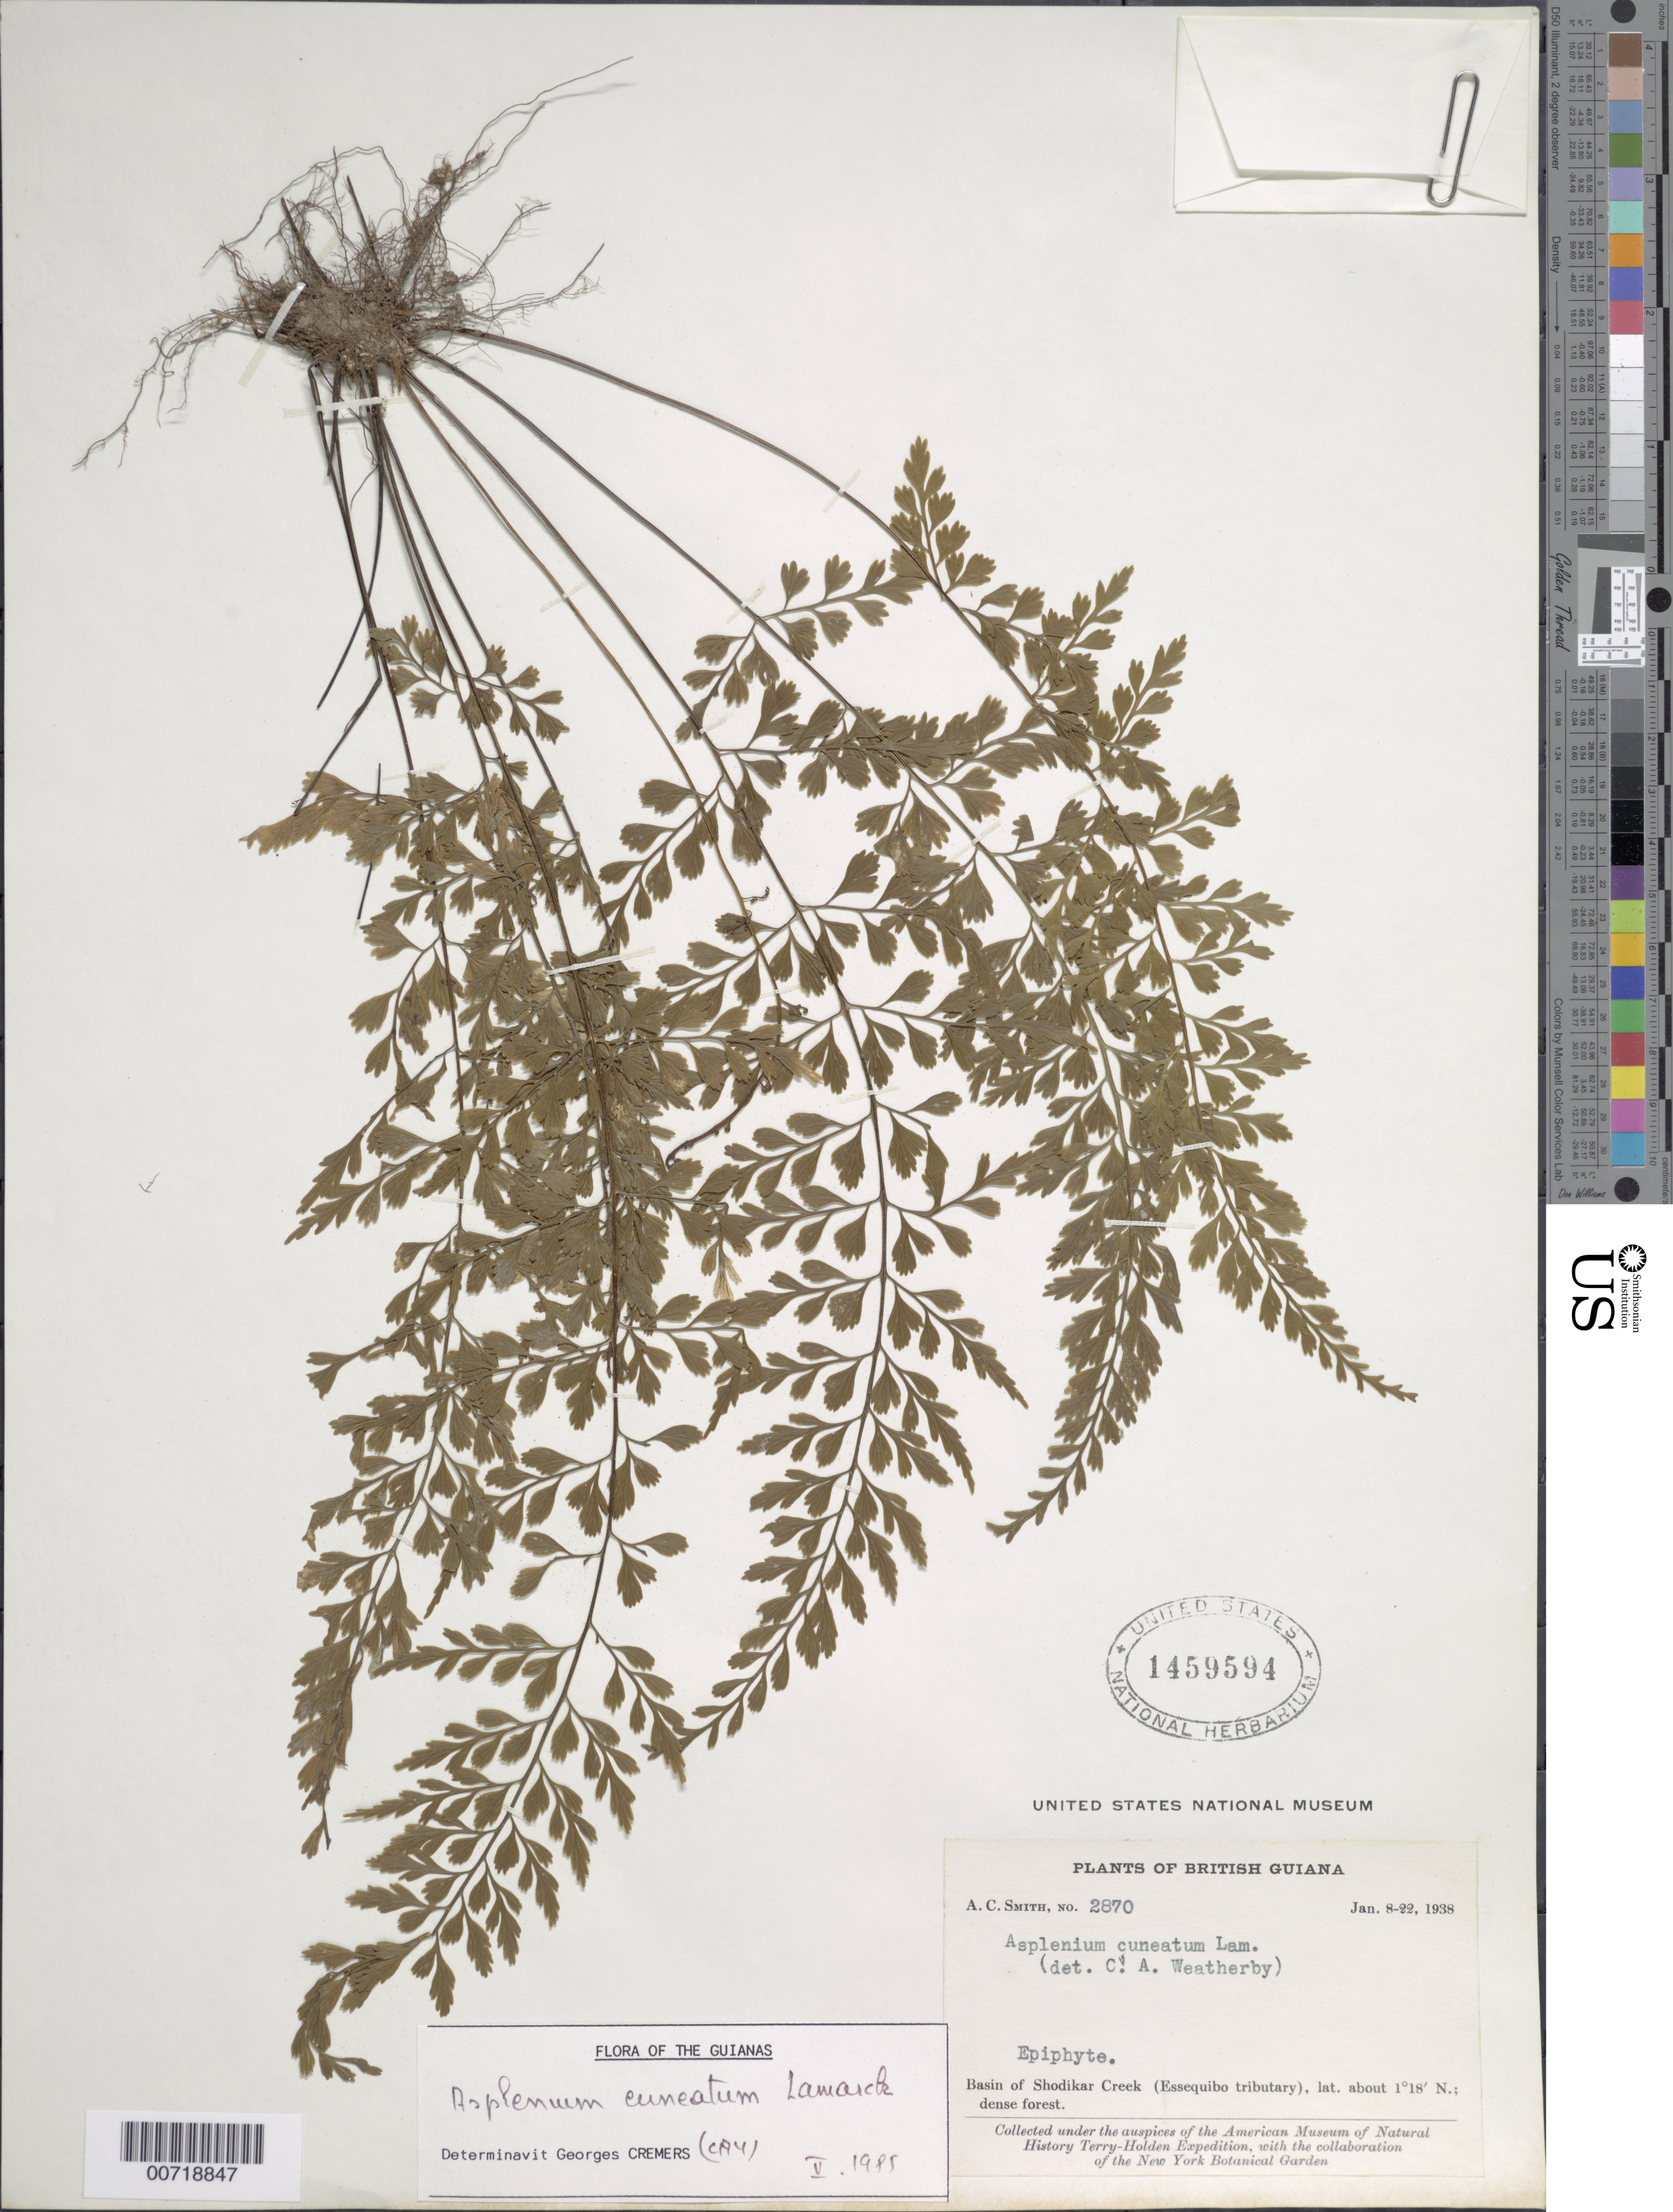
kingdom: Plantae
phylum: Tracheophyta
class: Polypodiopsida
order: Polypodiales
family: Aspleniaceae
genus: Asplenium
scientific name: Asplenium cuneatum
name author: Lam.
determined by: Cremers, Georges A.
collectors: A. C. Smith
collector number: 2870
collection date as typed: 8-Jan-38 to 22-Jan-38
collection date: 1938-01-08/1938-01-22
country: Guyana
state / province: U. Takutu-U. Essequibo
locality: Shodikar Creek, basin of (Essequibo tributary), Akarai Mts.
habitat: Dense forest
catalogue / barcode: US 1459594